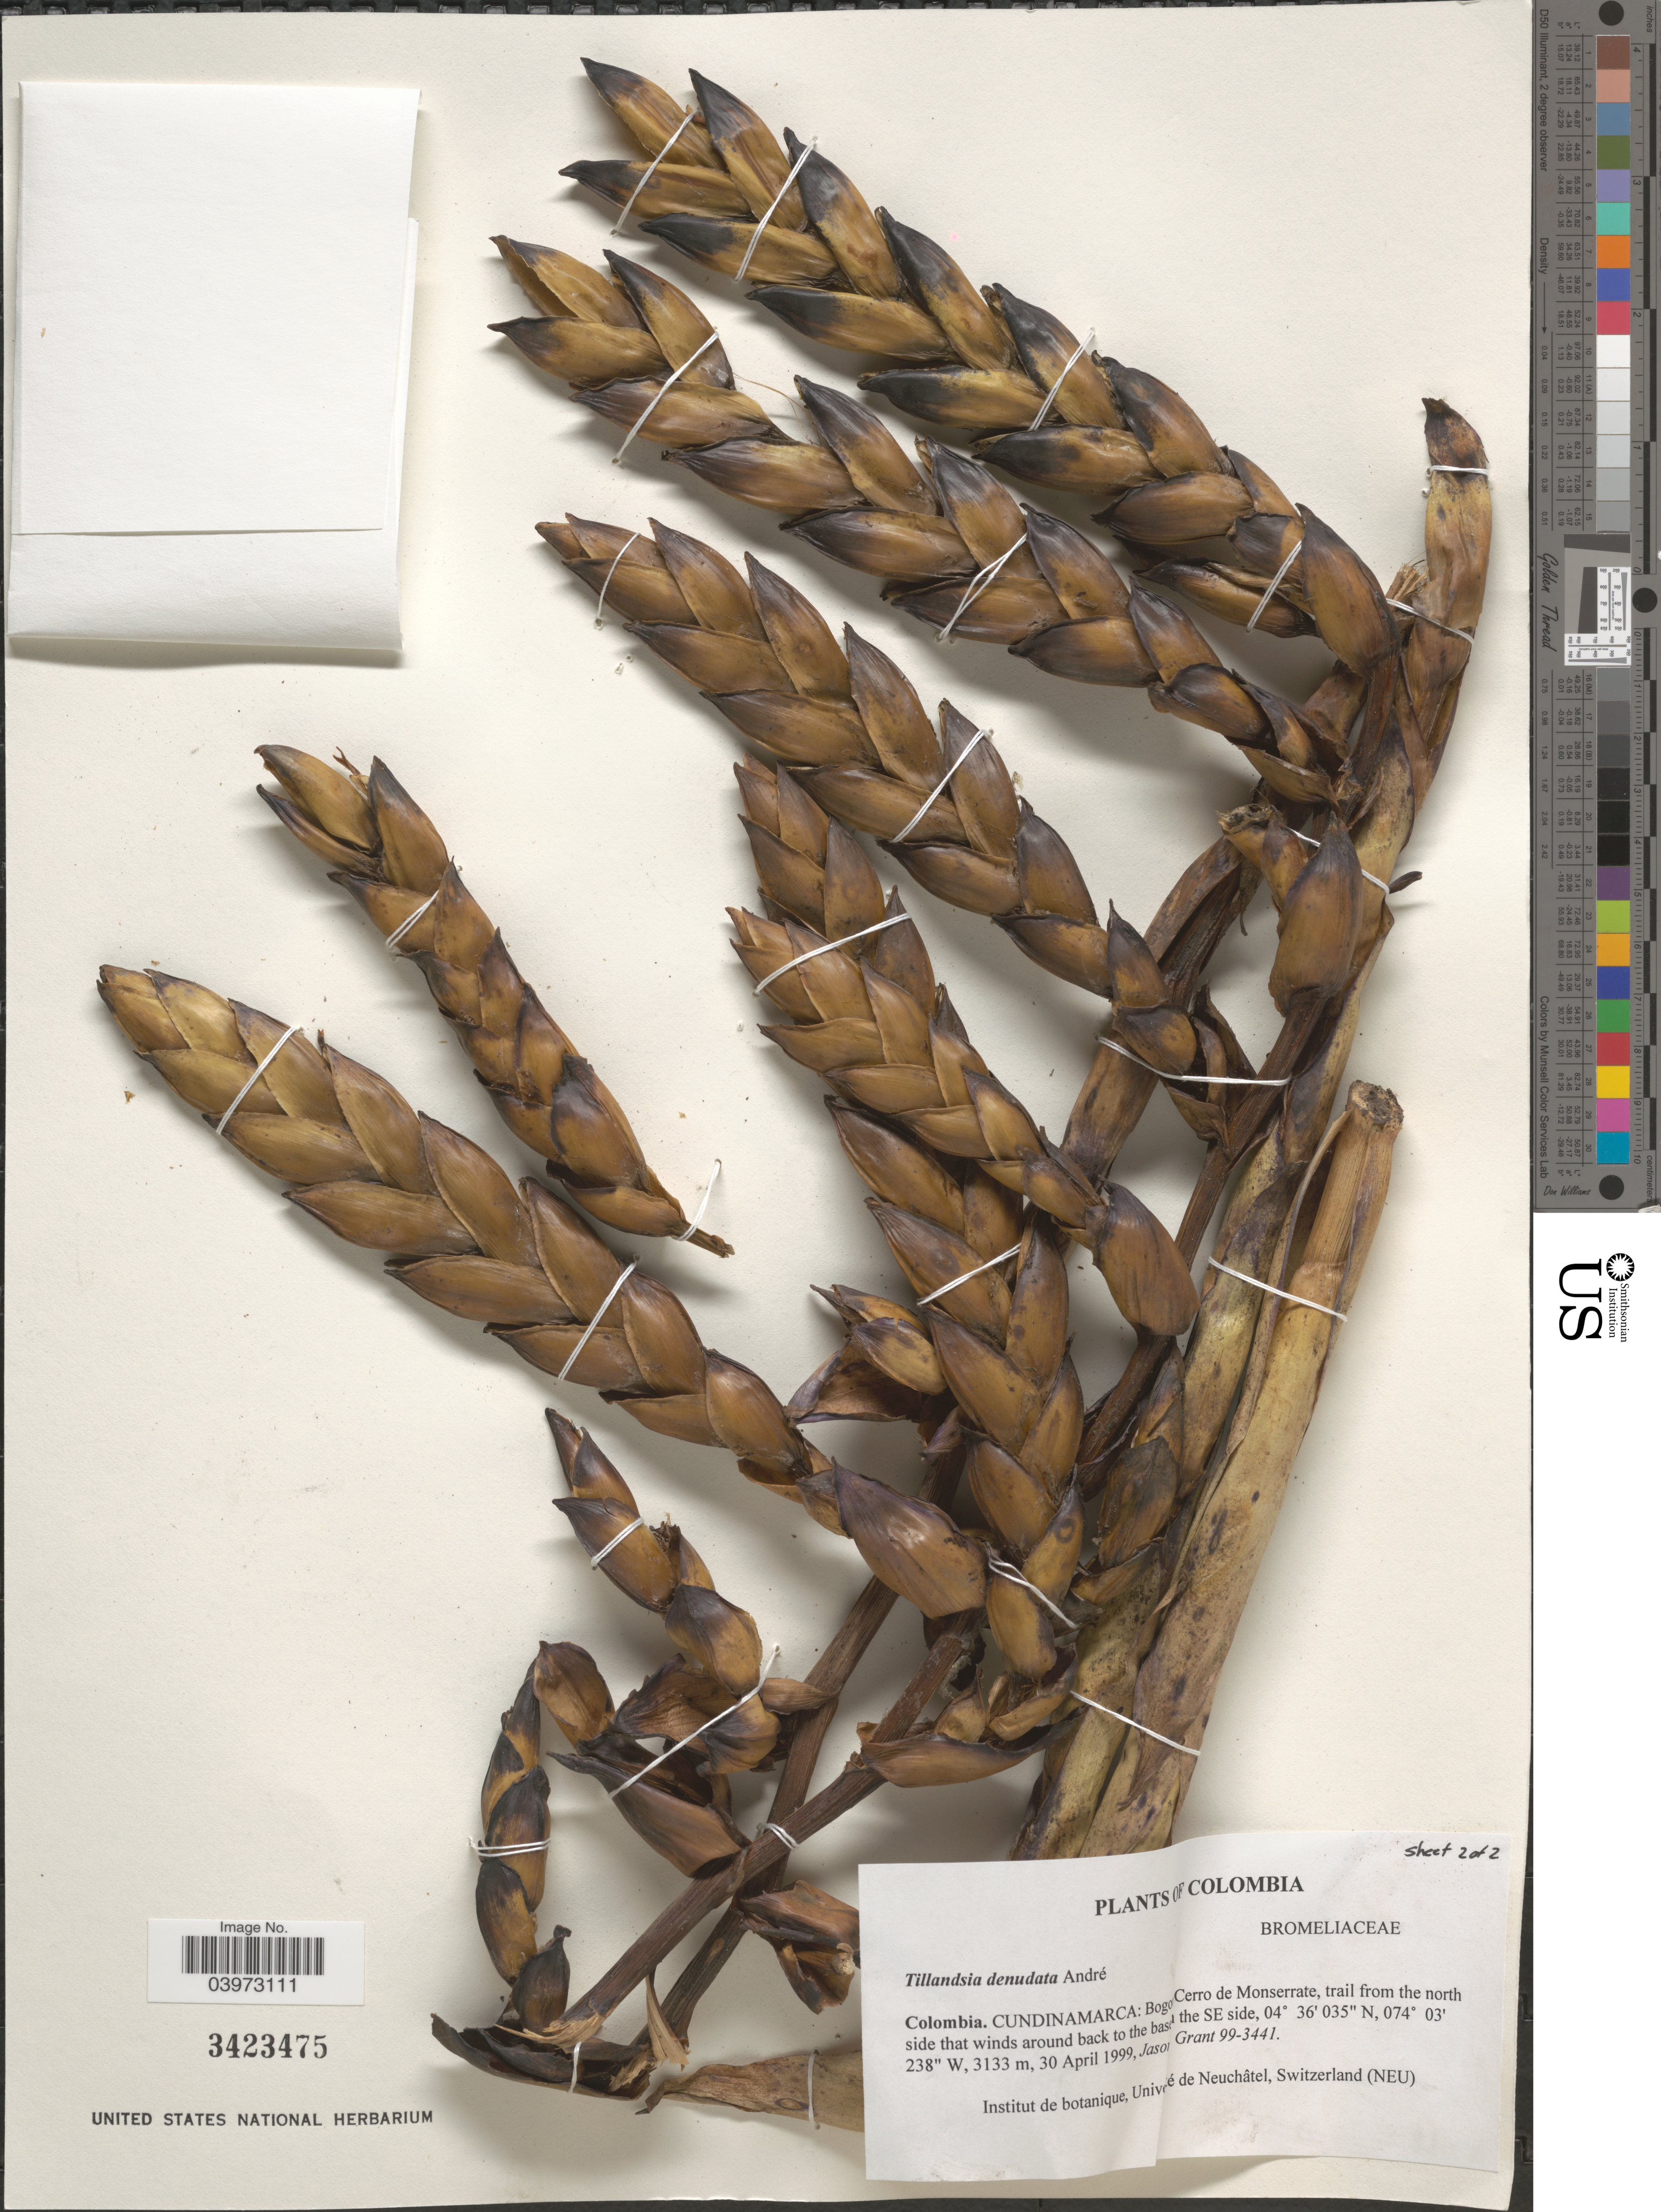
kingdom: Plantae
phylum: Tracheophyta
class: Liliopsida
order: Poales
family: Bromeliaceae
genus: Tillandsia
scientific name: Tillandsia denudata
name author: André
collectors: J. R. Grant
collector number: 99-3441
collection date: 1999-04-30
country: Colombia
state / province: Cundinamarca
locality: Bogota. Cerro de Monserrate, trail from the north side that winds around back to the base on the SE side.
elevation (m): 3133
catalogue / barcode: US 3423475